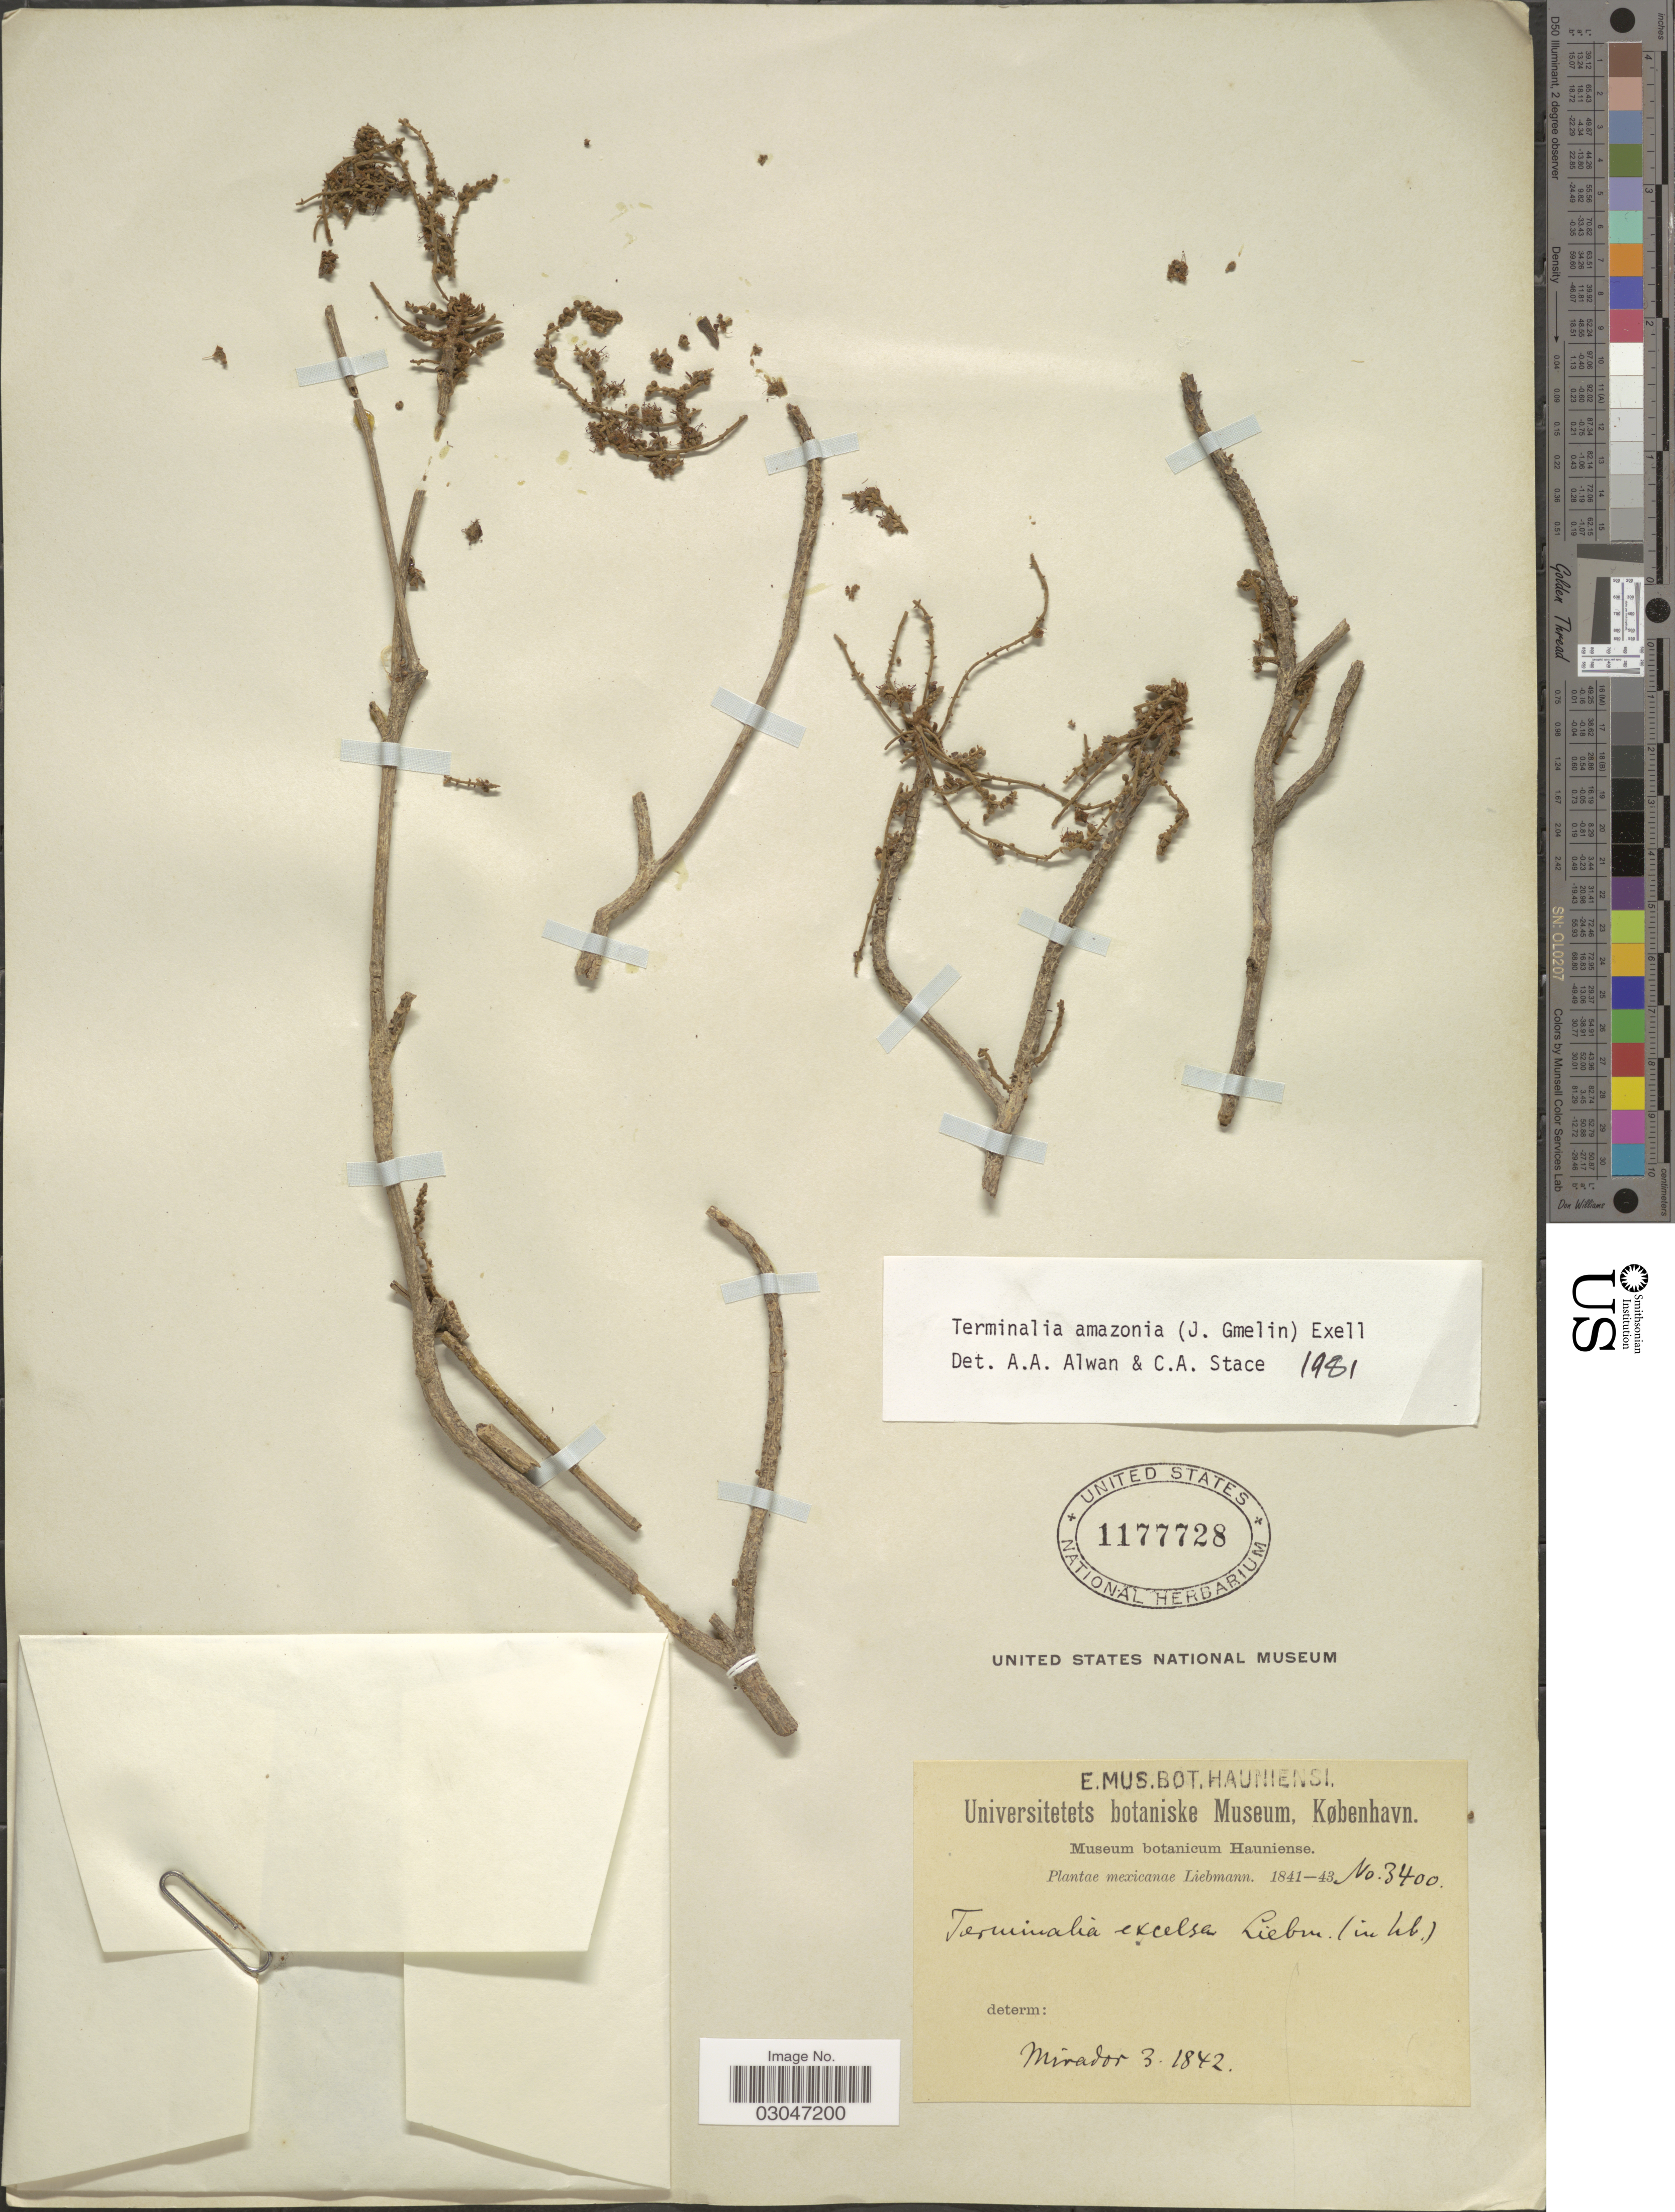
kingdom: Plantae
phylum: Tracheophyta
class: Magnoliopsida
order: Myrtales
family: Combretaceae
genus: Terminalia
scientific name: Terminalia amazonia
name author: (J.F. Gmel.) Exell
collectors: -. Leibmann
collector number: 3400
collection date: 1842-03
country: Mexico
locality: Mirador.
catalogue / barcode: US 1177728